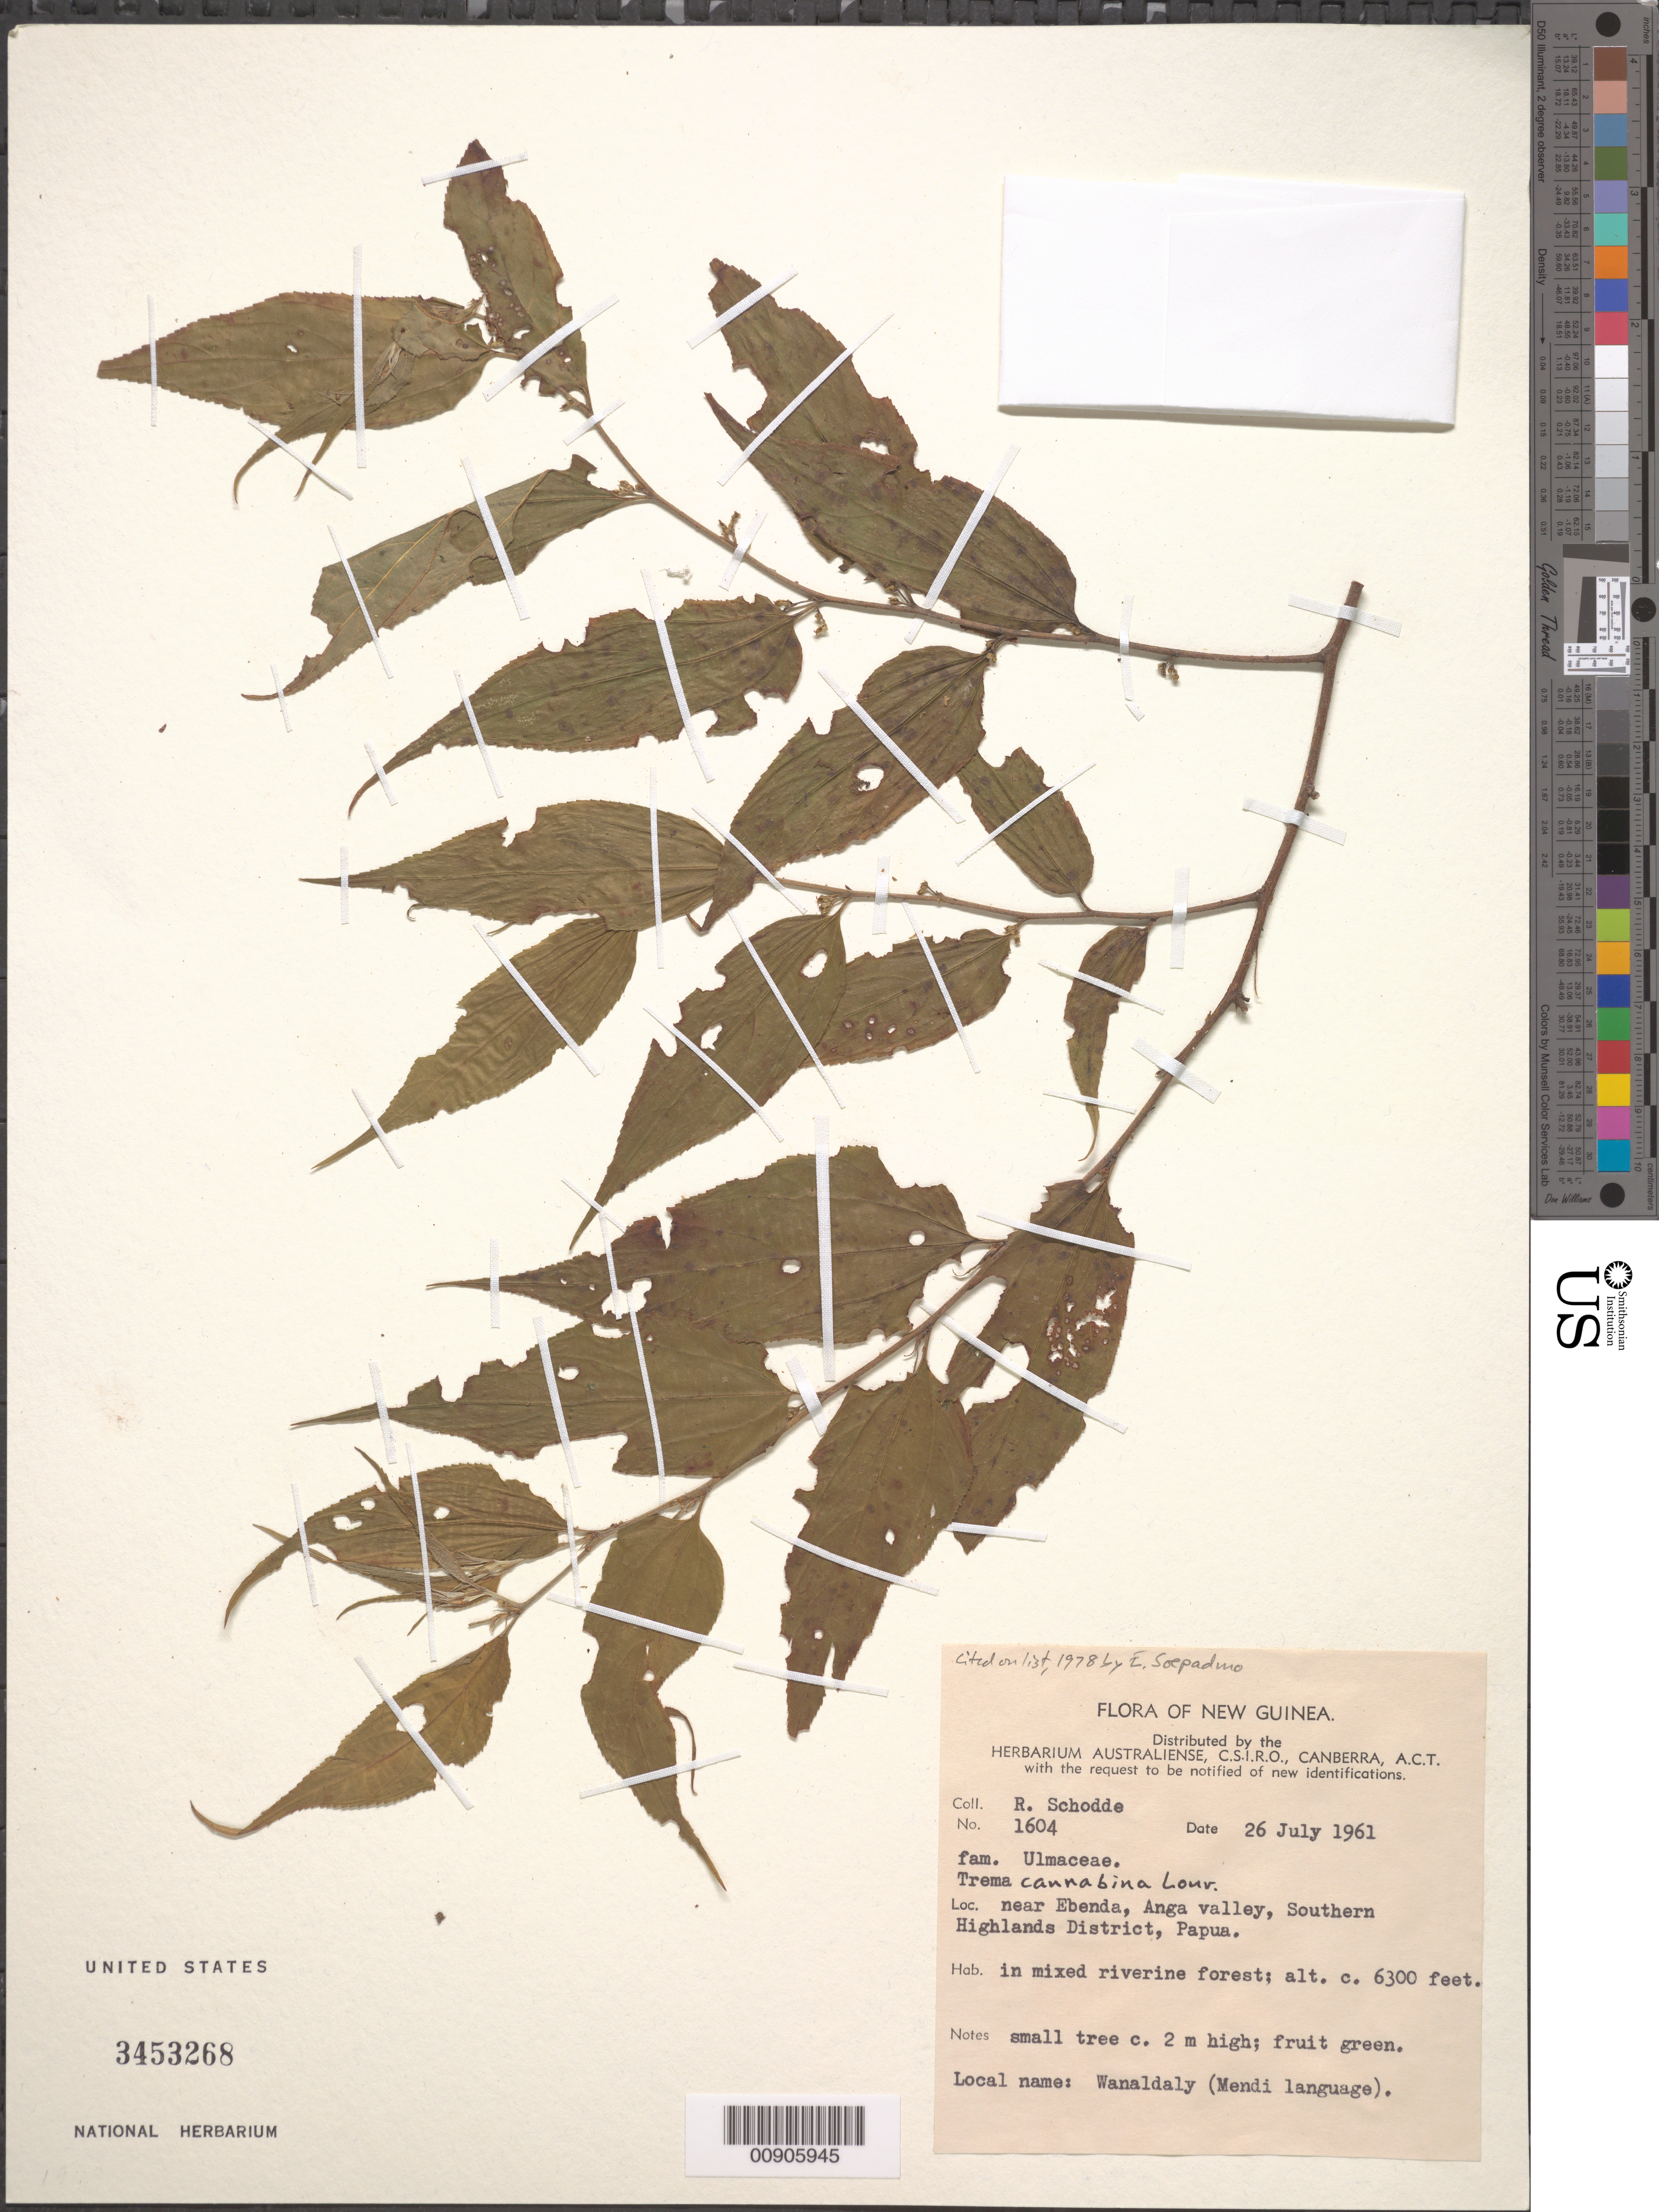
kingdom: Plantae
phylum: Tracheophyta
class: Magnoliopsida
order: Rosales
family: Cannabaceae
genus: Trema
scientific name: Trema cannabina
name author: Lour.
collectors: R. Schodde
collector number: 1604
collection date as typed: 26 Jul 1961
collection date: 1961-07-26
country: Papua New Guinea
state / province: Southern Highlands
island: New Guinea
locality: near Ebenda, Anga Valley, Southern Highlands District, Papua.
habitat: in mixed riverine forest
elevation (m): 1920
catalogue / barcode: US 3453268